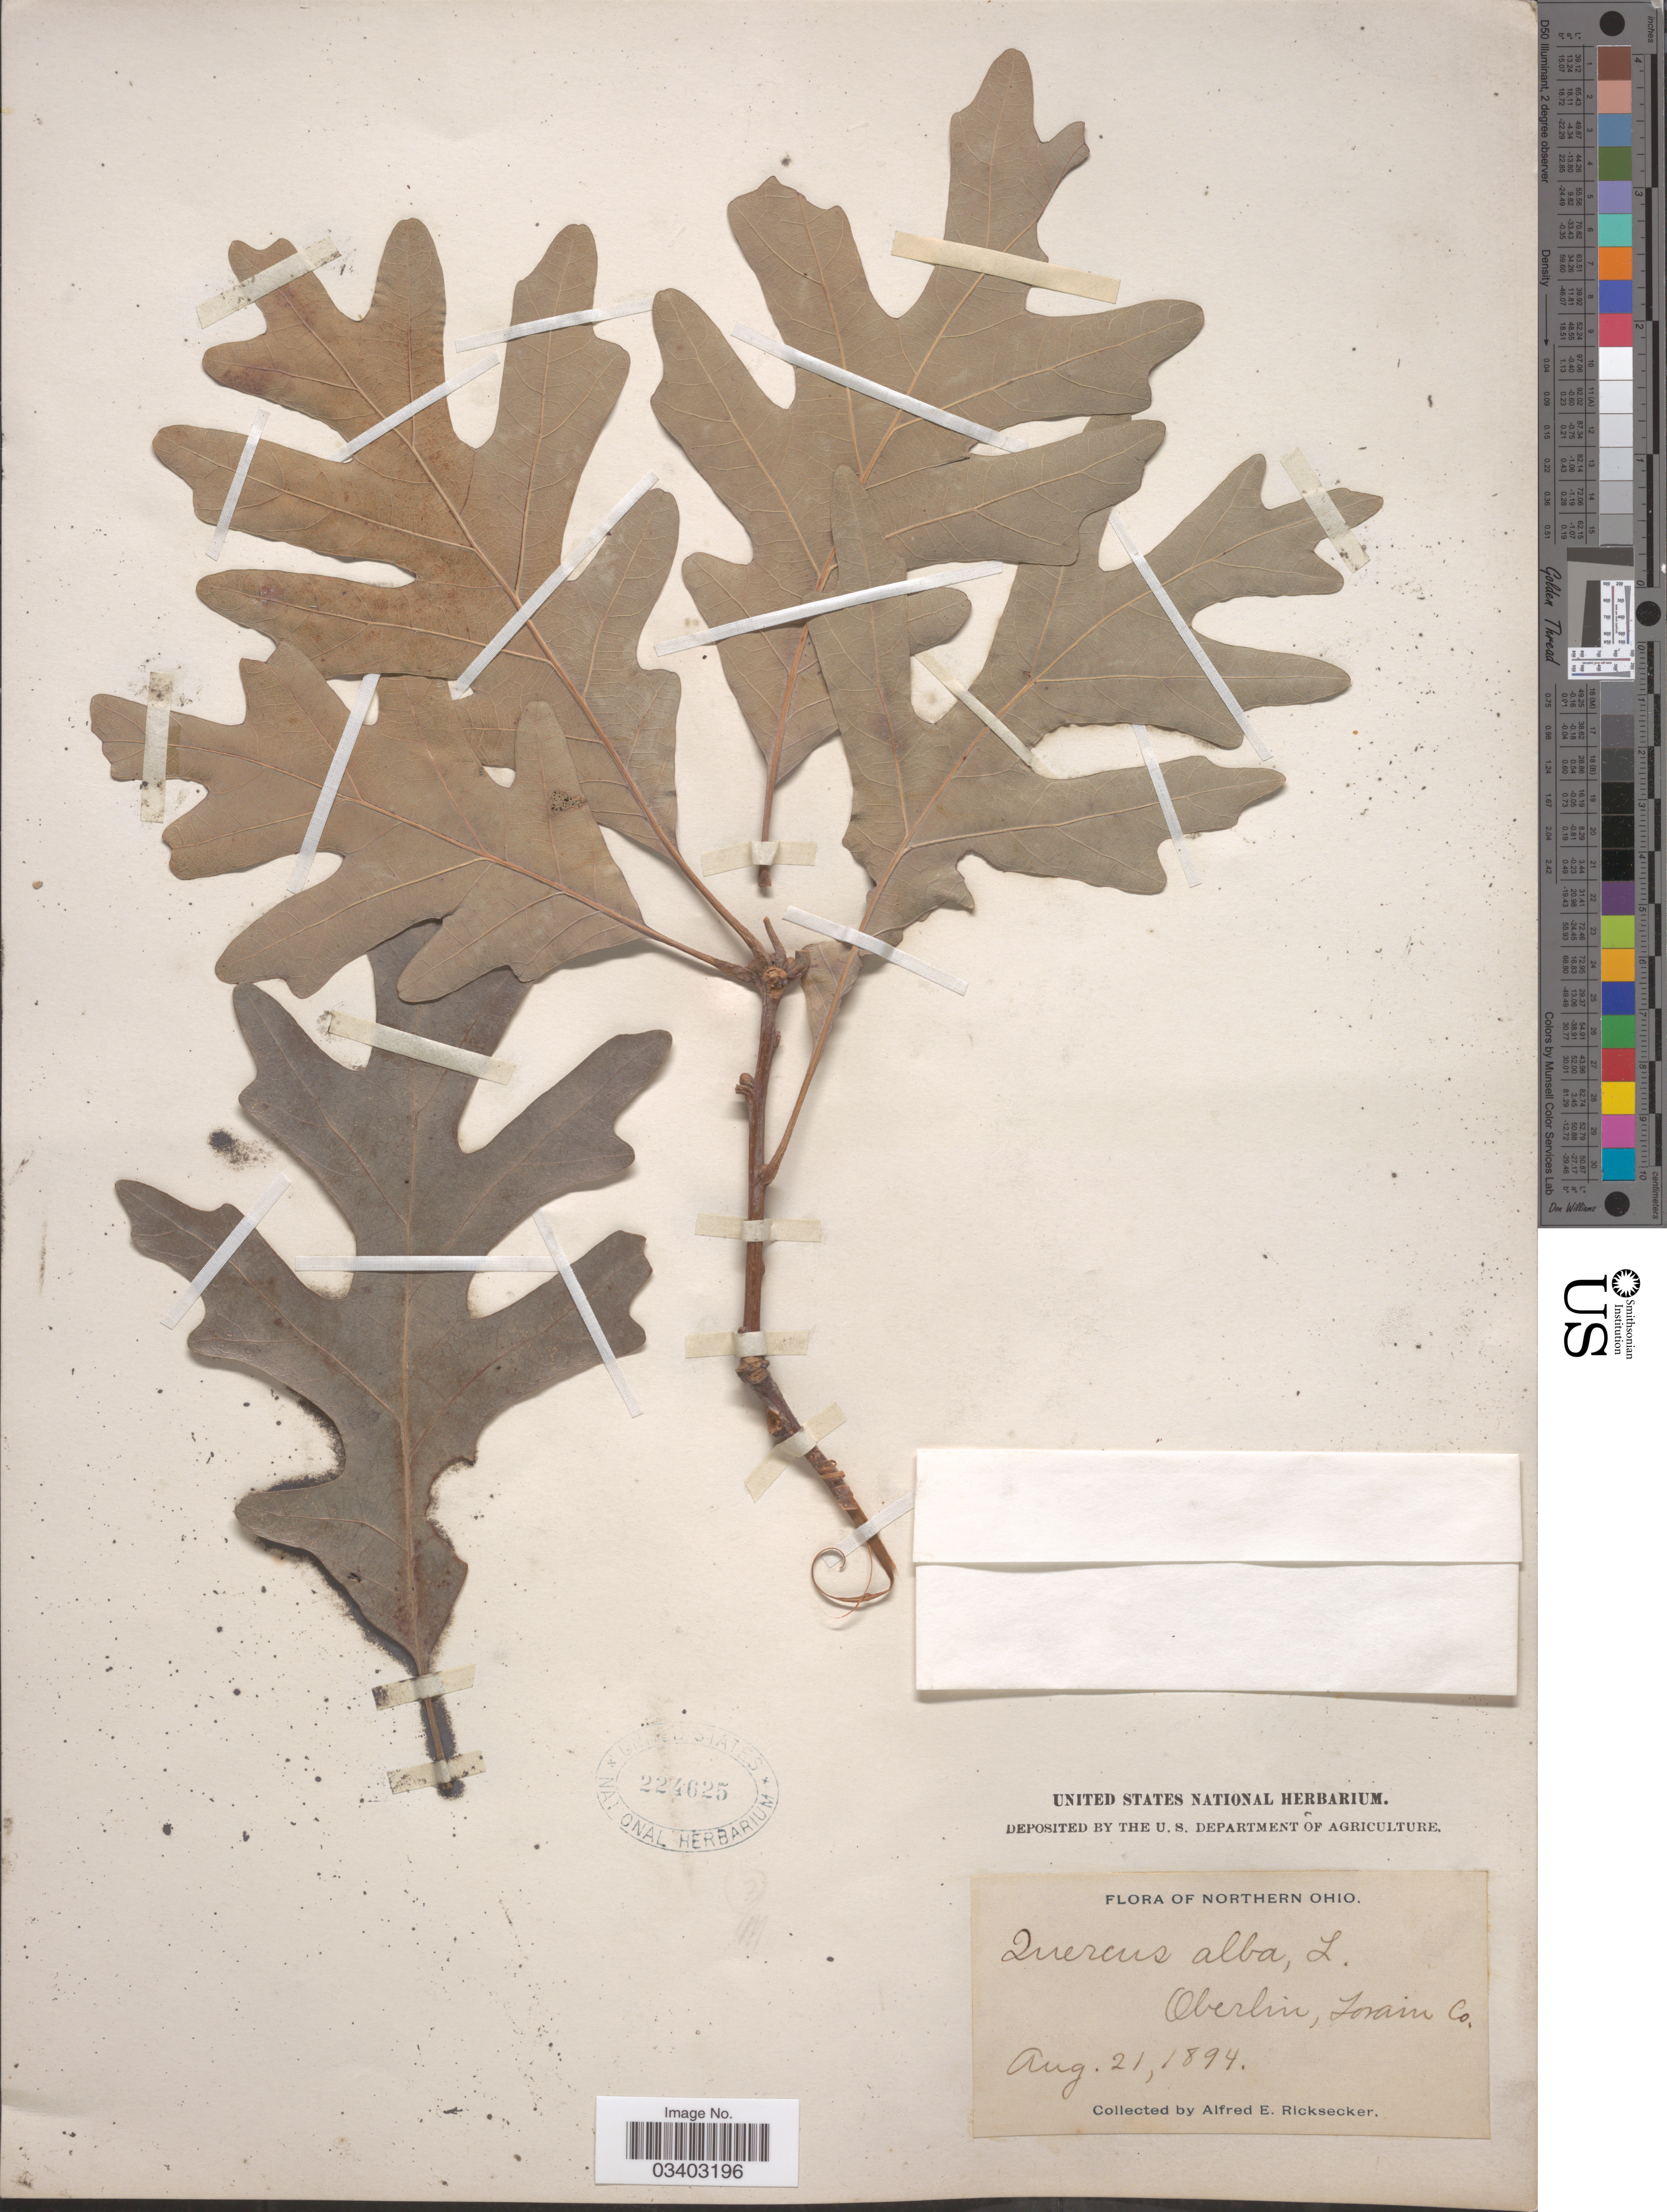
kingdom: Plantae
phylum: Tracheophyta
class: Magnoliopsida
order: Fagales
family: Fagaceae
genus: Quercus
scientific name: Quercus alba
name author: L.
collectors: A. E. Ricksecker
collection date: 1894-08-21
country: United States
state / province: Ohio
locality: Northern Ohio. Oberlin, Lorain Co.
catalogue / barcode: US 224625